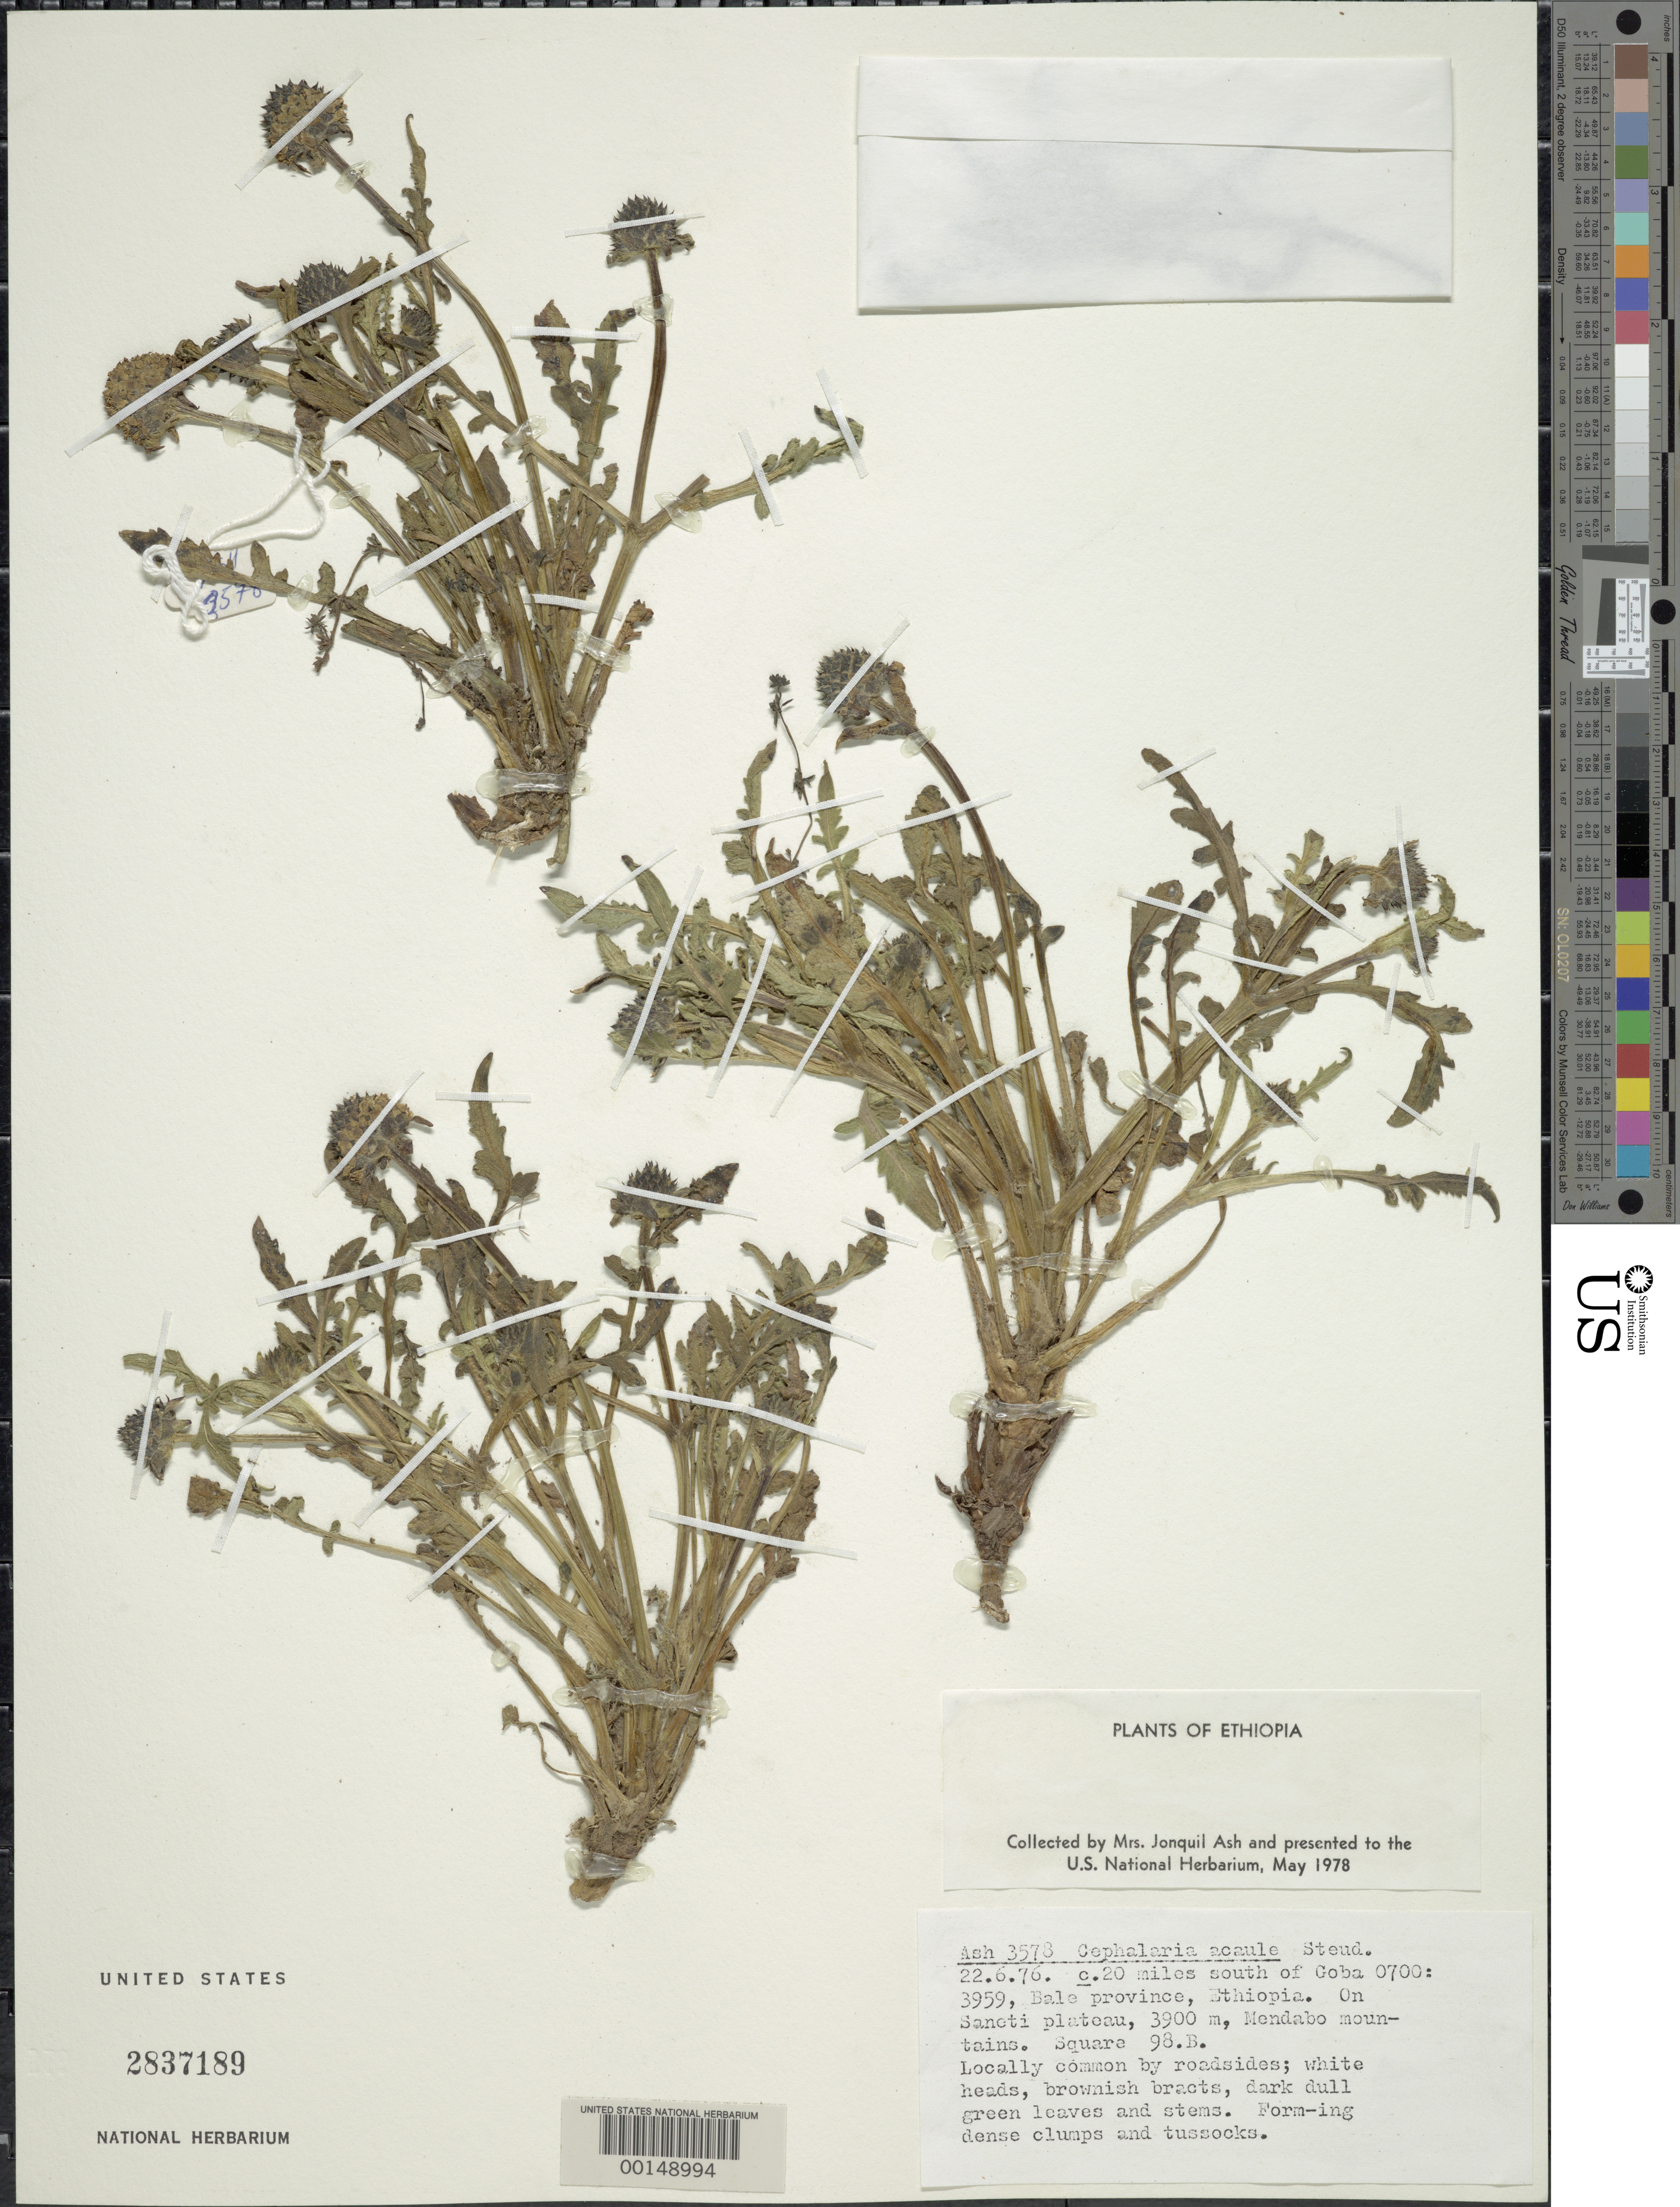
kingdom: Plantae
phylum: Tracheophyta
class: Magnoliopsida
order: Dipsacales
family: Caprifoliaceae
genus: Cephalaria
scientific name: Cephalaria acaule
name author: Steud.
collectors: J. Ash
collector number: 3578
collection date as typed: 22 Jun 1976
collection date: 1976-06-22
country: Ethiopia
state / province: Oromiya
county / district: Bale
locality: South of Goba, Saneti Plateau, Mendabo Mountains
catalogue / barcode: US 2837189